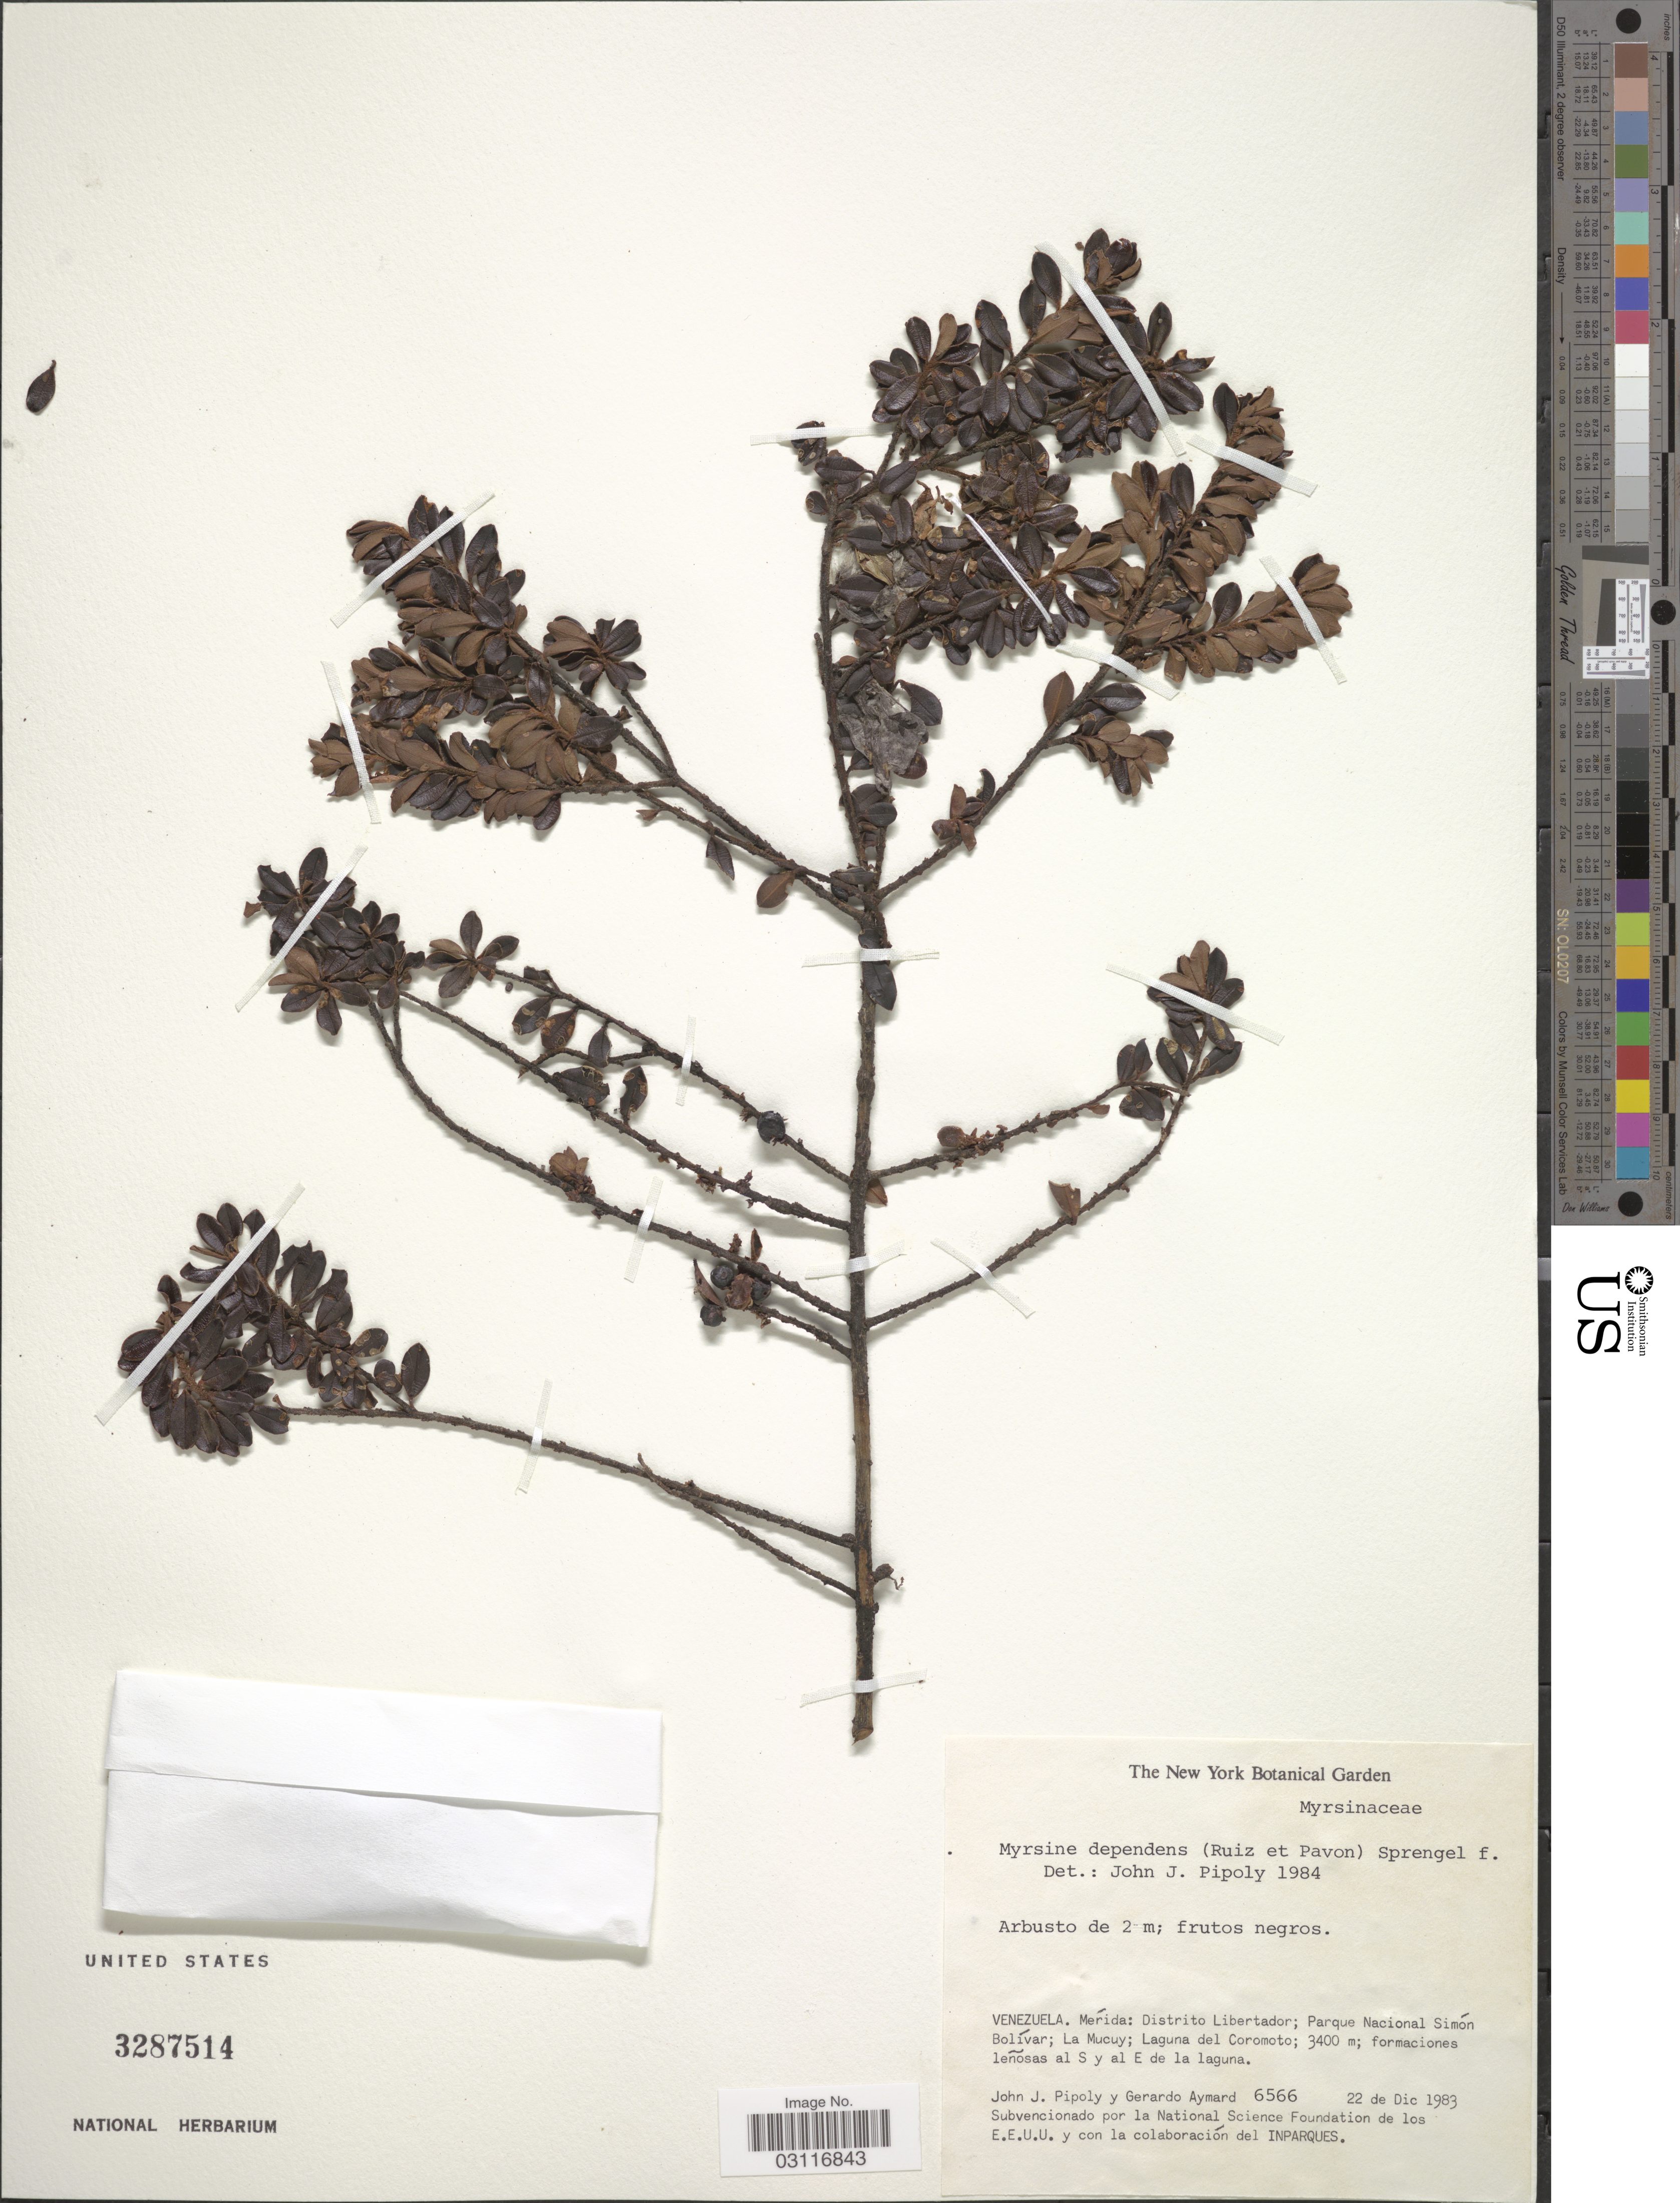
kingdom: Plantae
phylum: Tracheophyta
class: Magnoliopsida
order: Ericales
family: Primulaceae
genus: Myrsine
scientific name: Myrsine dependens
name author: (Ruiz & Pav.) Spreng.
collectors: J. J. Pipoly & G. A. Aymard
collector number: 6566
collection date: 1983-12-22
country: Venezuela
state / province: Mérida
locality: Distrito Libertador; Parque Nacional Simón Bolívar; La Mucuy; Laguna del Coromoto; formaciones leñosas al S y al E de la laguna.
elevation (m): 3400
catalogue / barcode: US 3287514